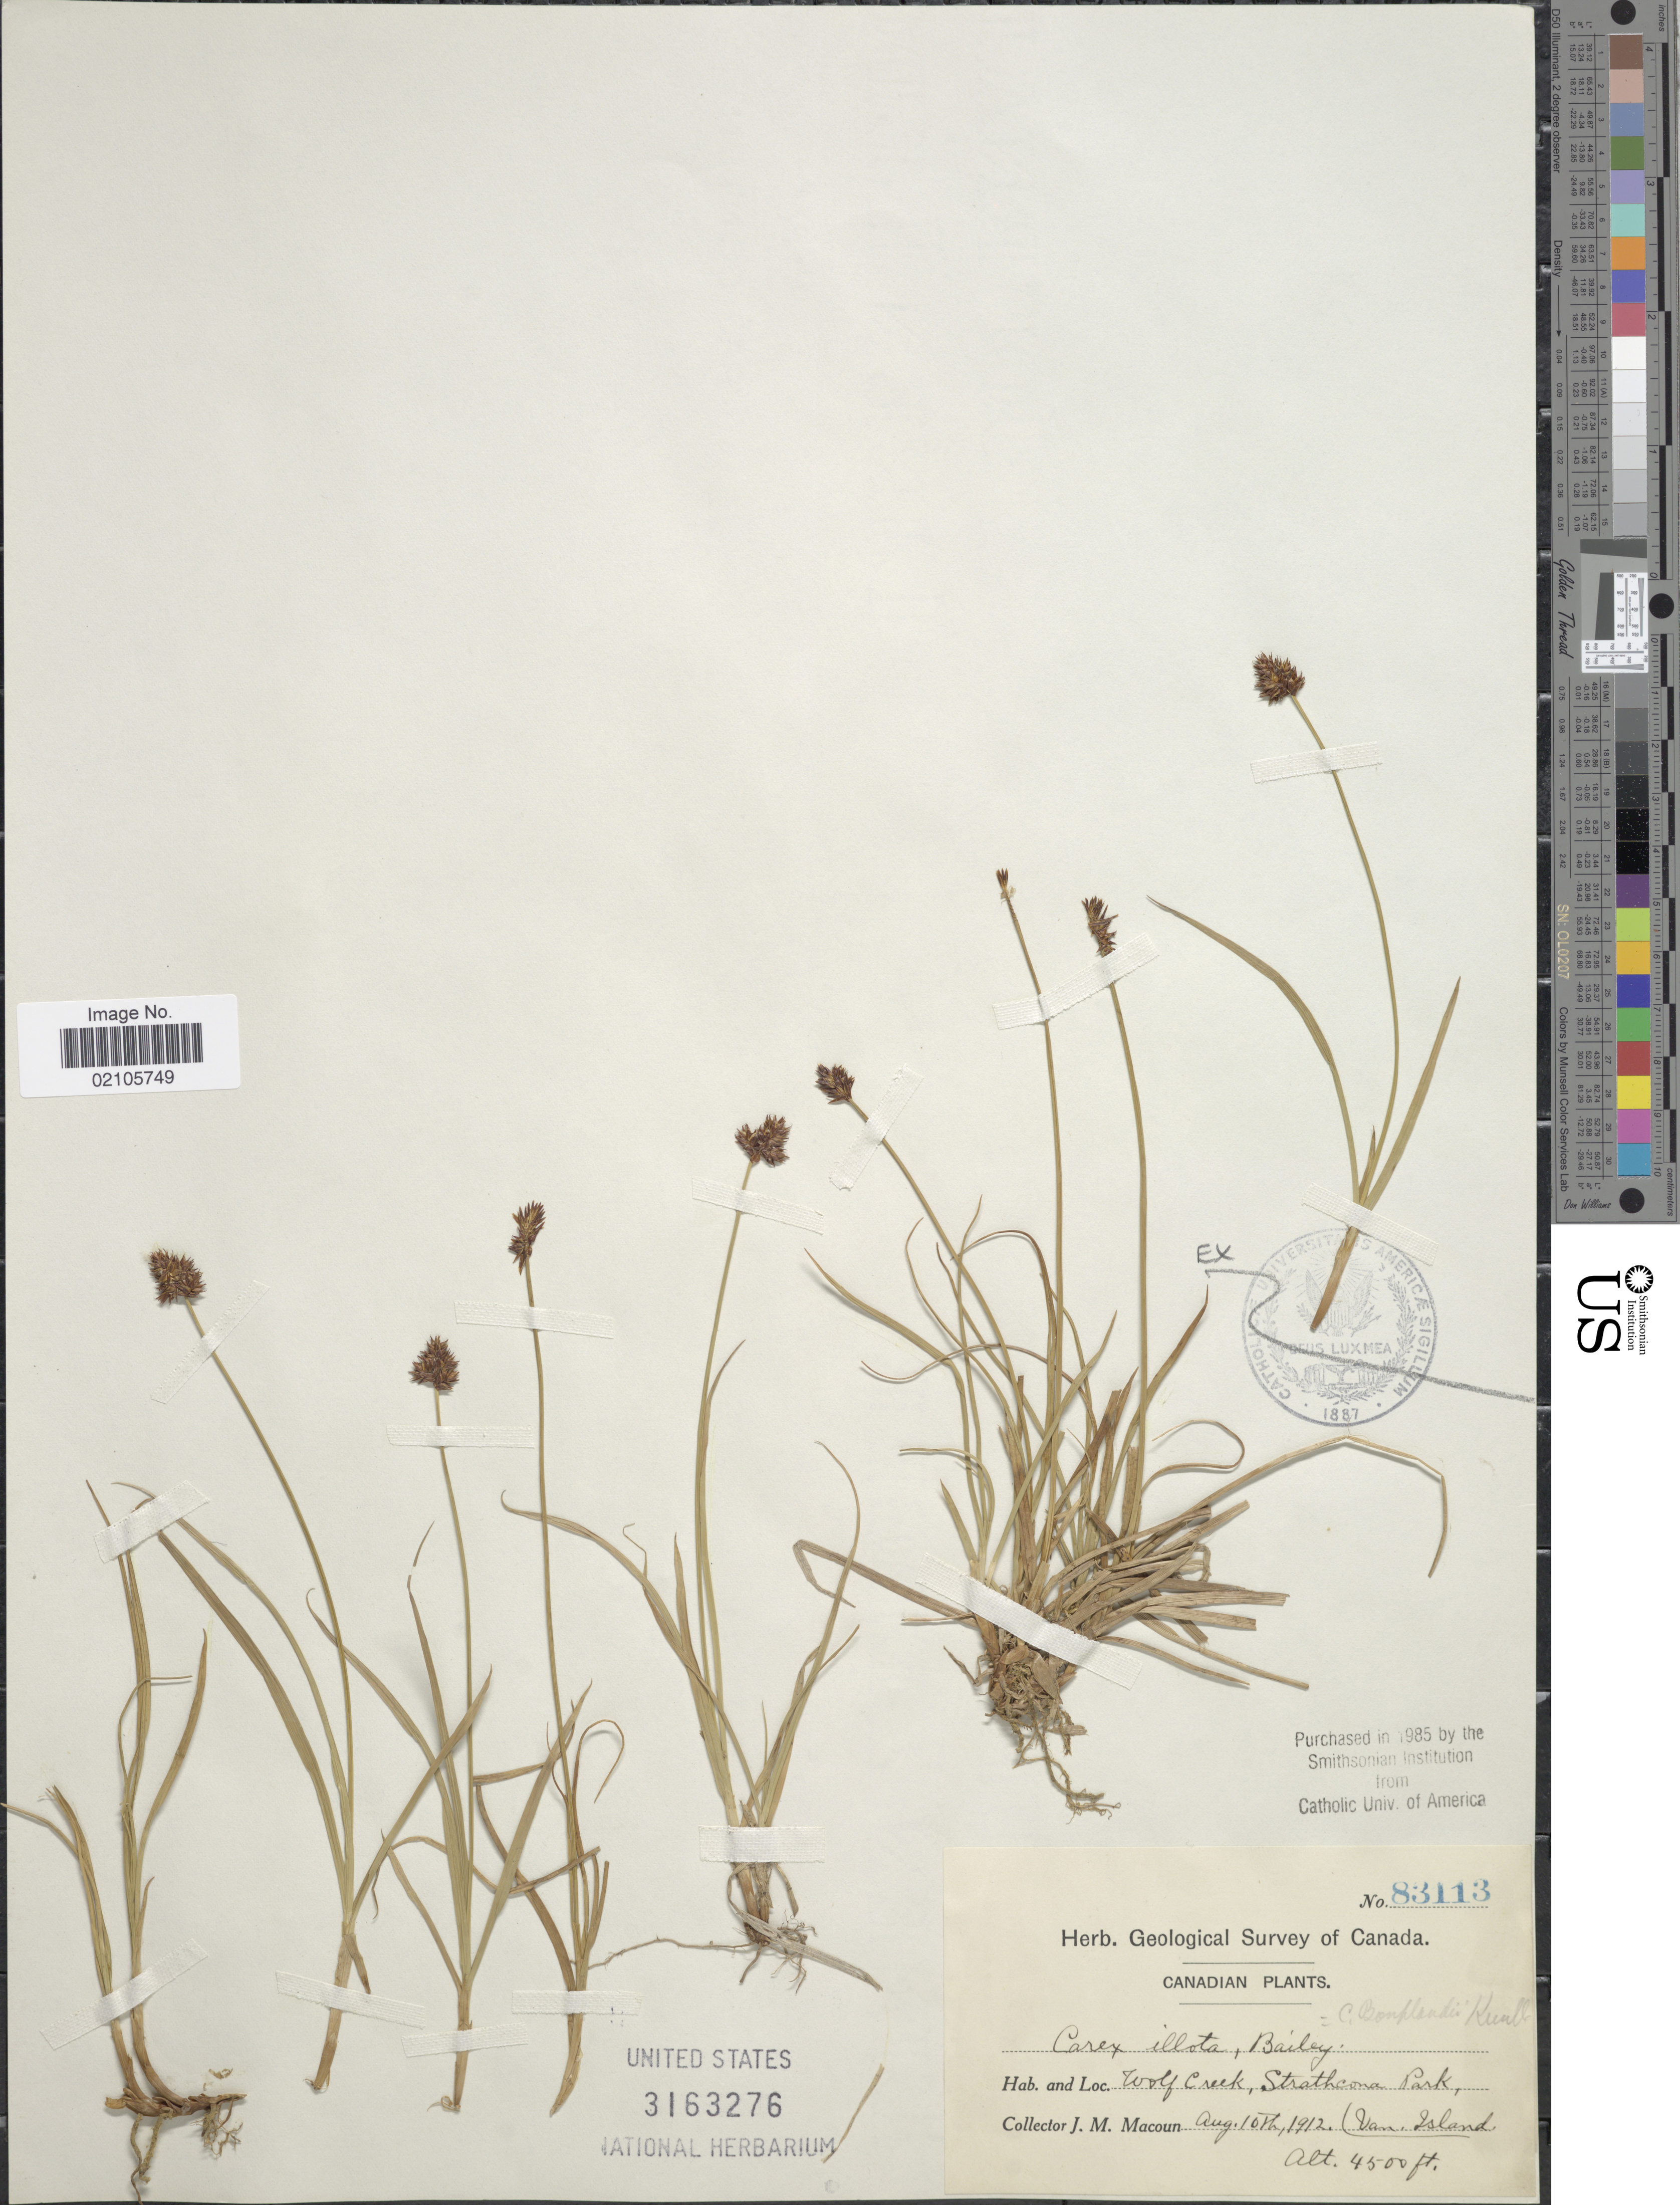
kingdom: Plantae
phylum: Tracheophyta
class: Liliopsida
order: Poales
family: Cyperaceae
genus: Carex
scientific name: Carex bonplandii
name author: Kunth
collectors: J. M. Macoun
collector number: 83113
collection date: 1912-08-10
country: Canada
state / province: British Columbia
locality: Canadian, Wolf Creek, Strathcona Park, Vanc. Island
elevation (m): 1372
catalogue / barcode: US 3163276